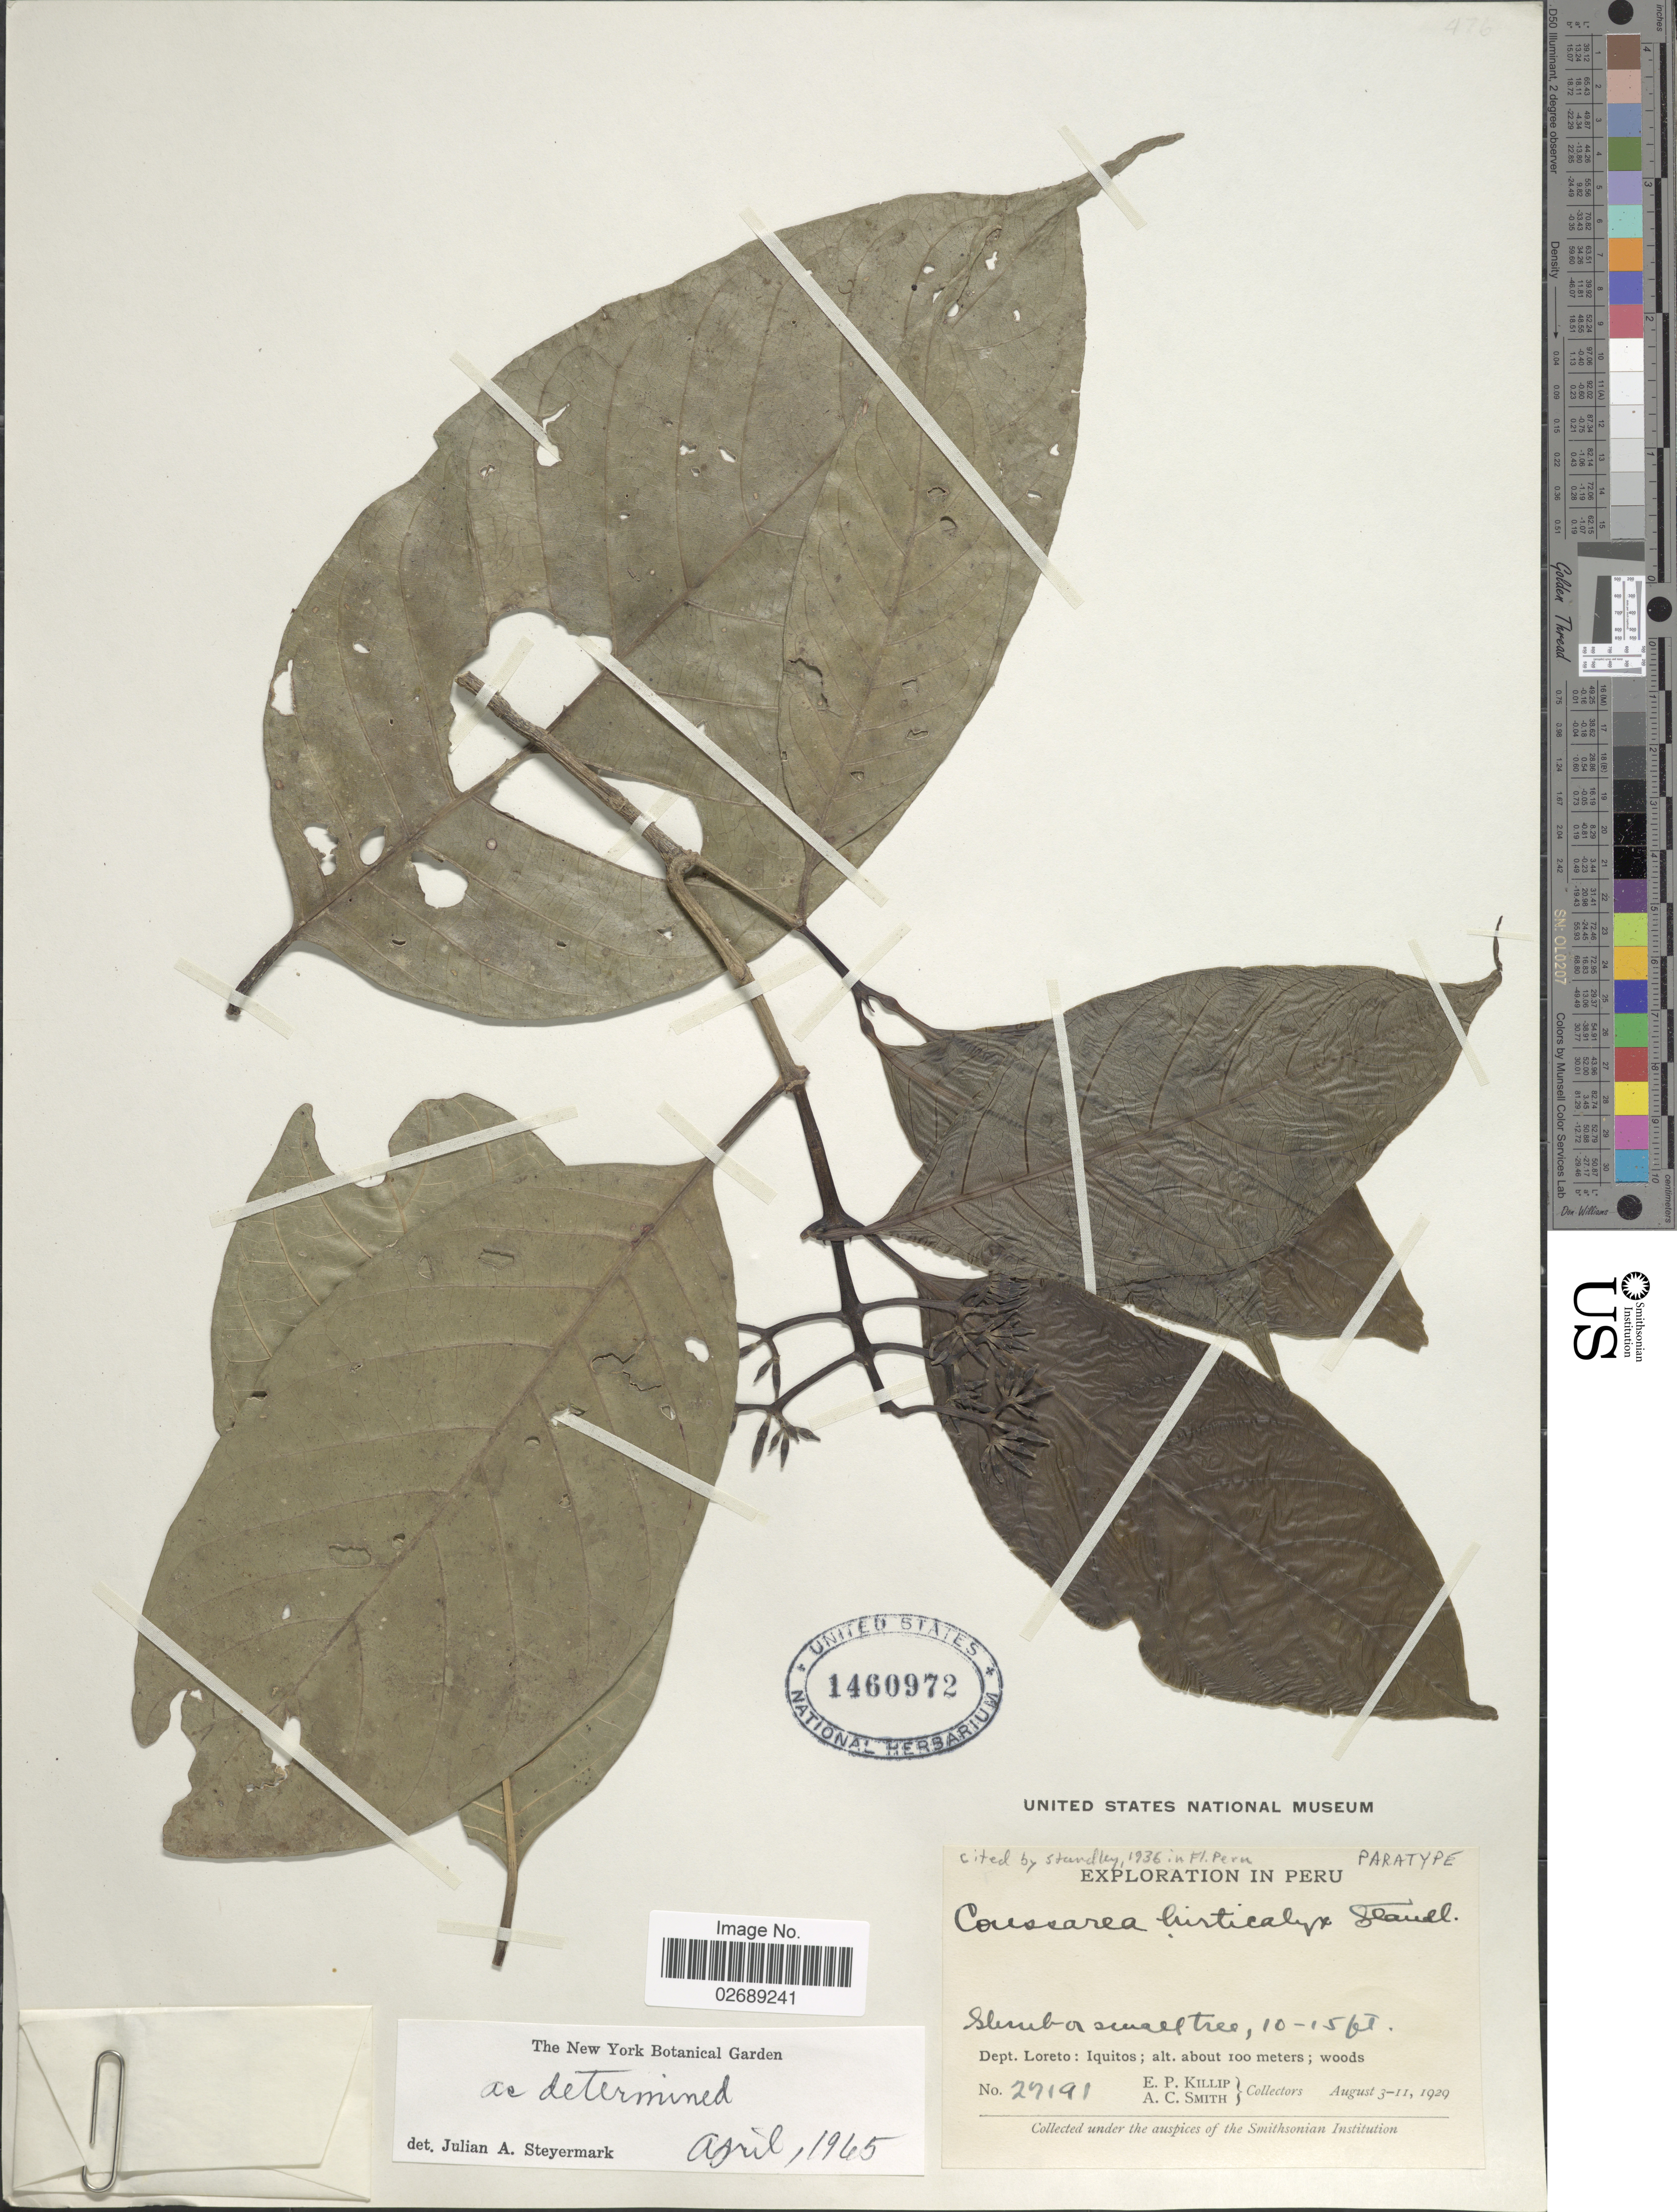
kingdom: Plantae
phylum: Tracheophyta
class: Magnoliopsida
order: Gentianales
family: Rubiaceae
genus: Coussarea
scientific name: Coussarea hirticalyx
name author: Standl.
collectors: E. P. Killip & A. C. Smith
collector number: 27191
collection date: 1929-08-03/1929-08-11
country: Peru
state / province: Loreto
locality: Iquitos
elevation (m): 100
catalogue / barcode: US 1460972